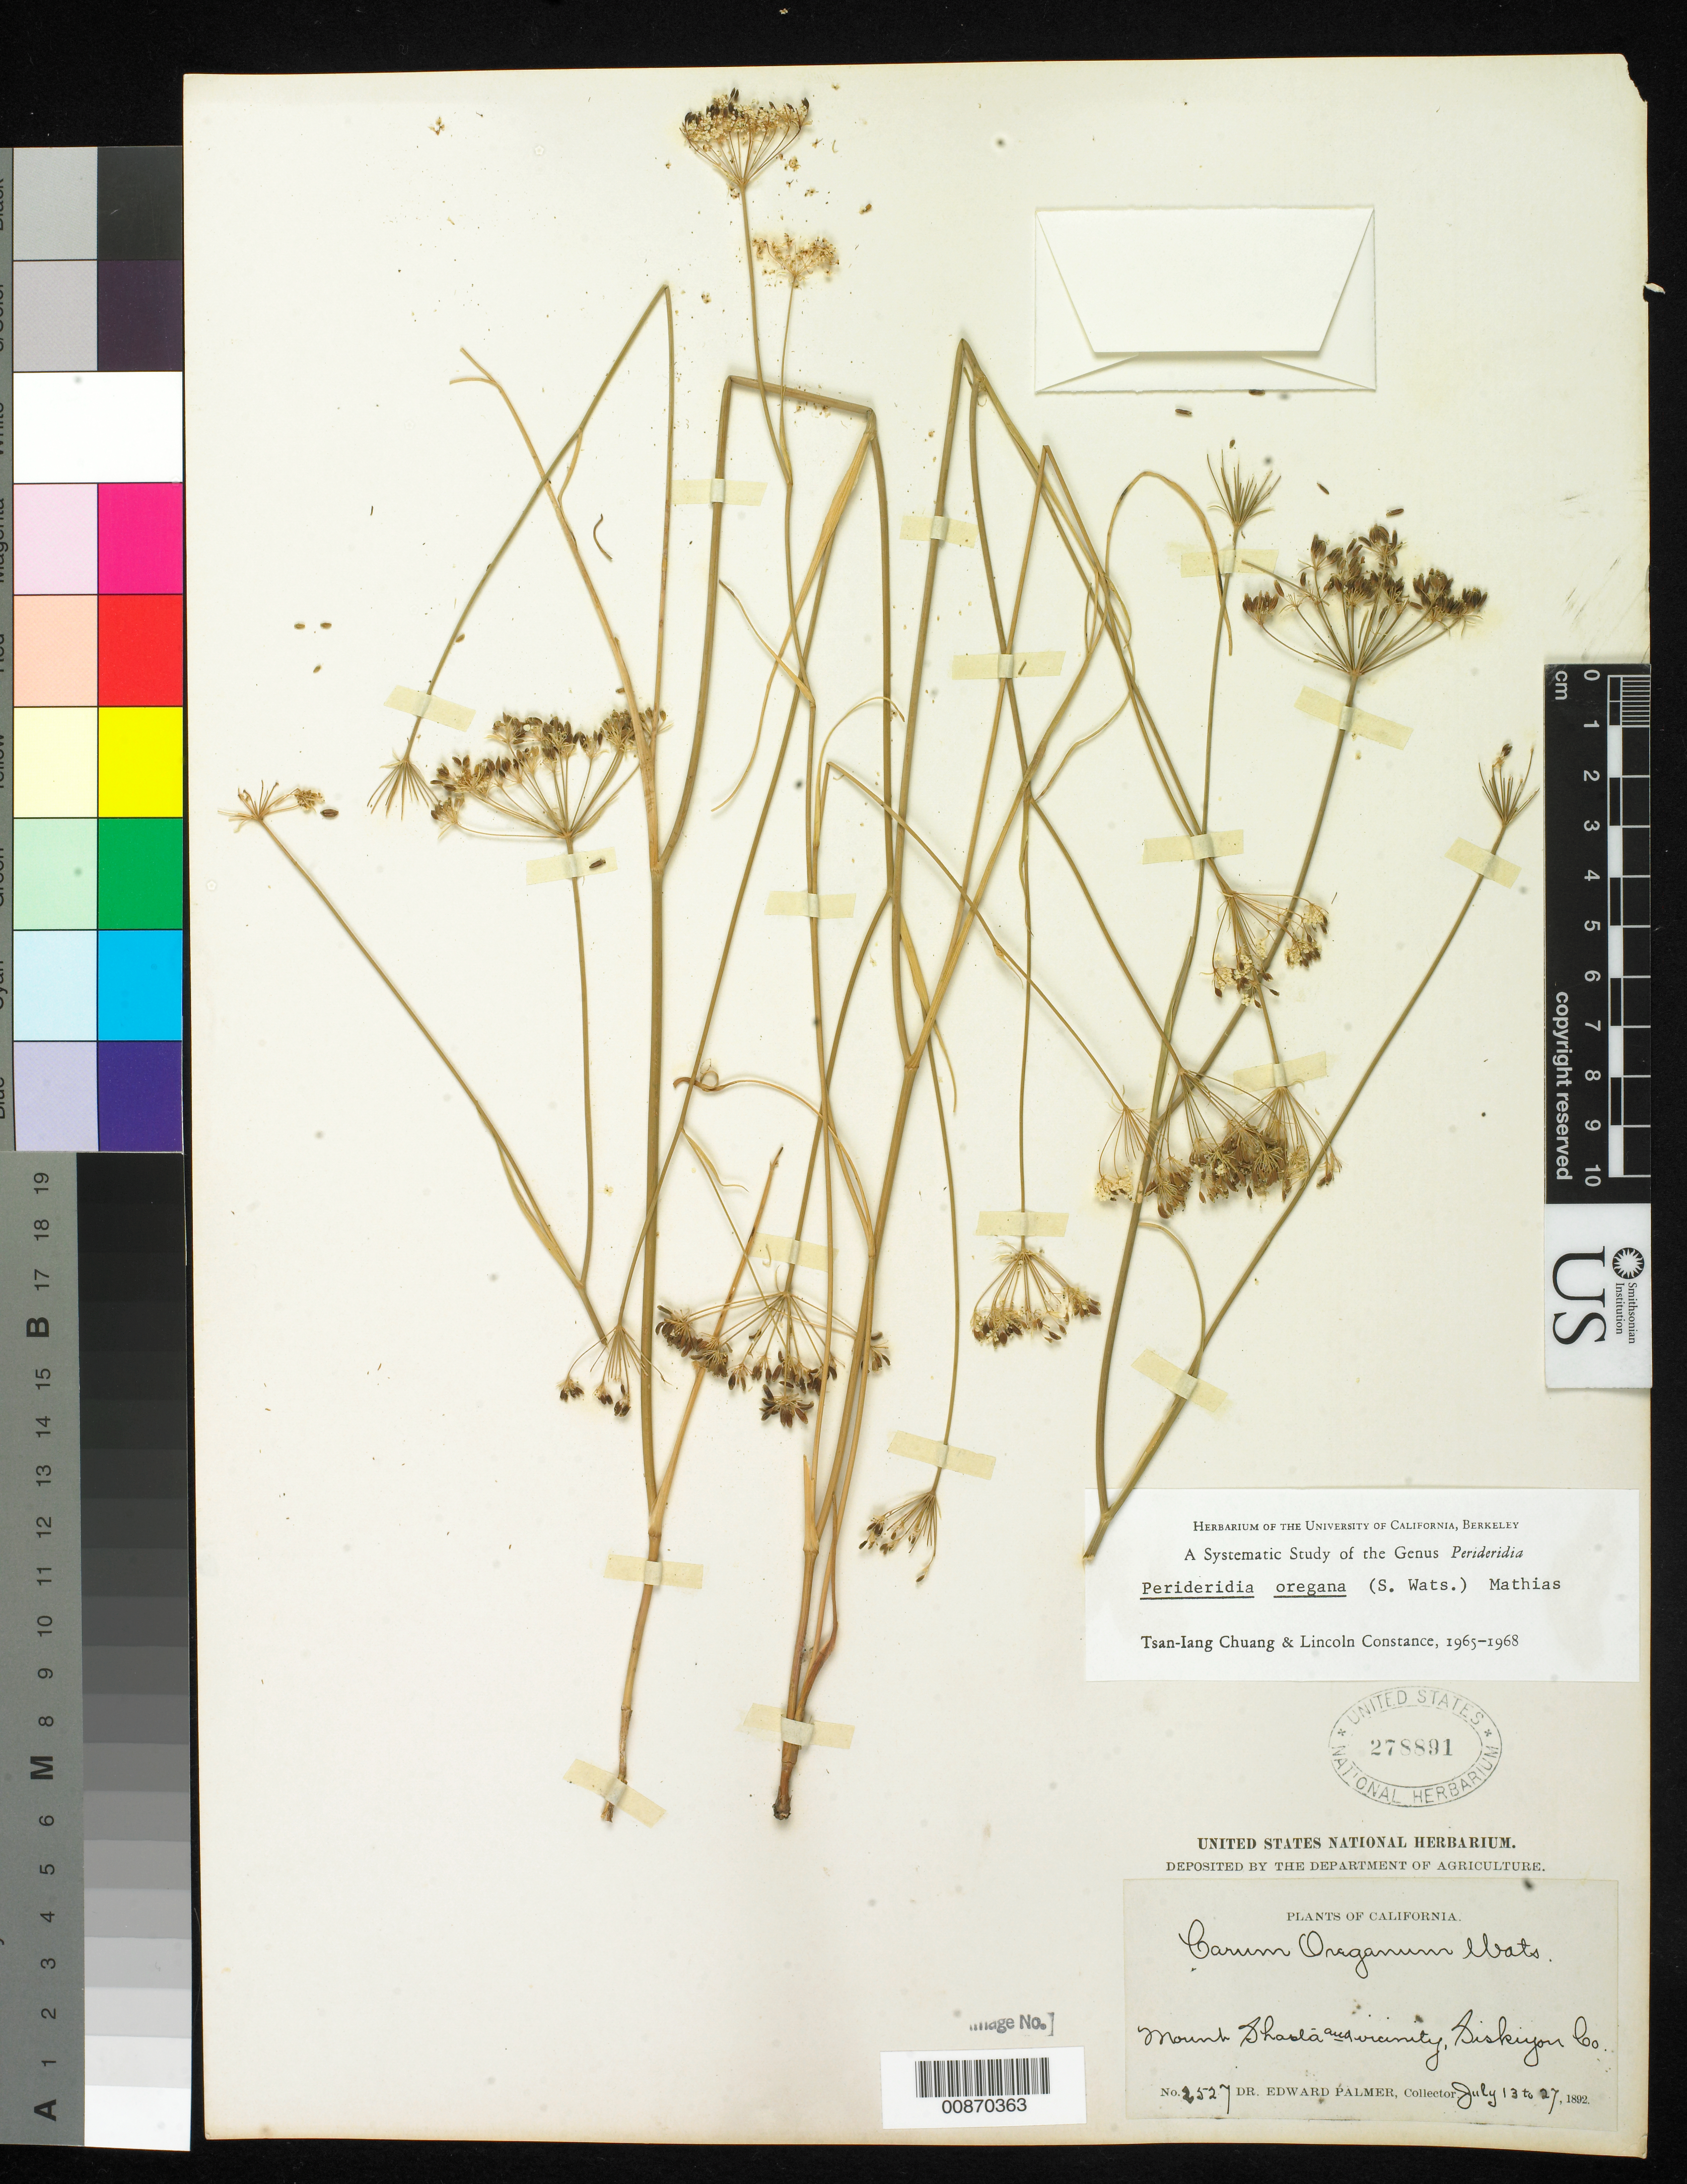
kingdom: Plantae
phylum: Tracheophyta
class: Magnoliopsida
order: Apiales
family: Apiaceae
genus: Perideridia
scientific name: Perideridia oregana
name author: (S. Watson) Mathias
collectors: E. Palmer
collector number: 2527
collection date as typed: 13 Jul 1892 to 27 Jul 1892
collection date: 1892-07-13/1892-07-27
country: United States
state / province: California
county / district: Siskiyou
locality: Mount Shasta and vicinity, Siskiyou County, California.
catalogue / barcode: US 278891